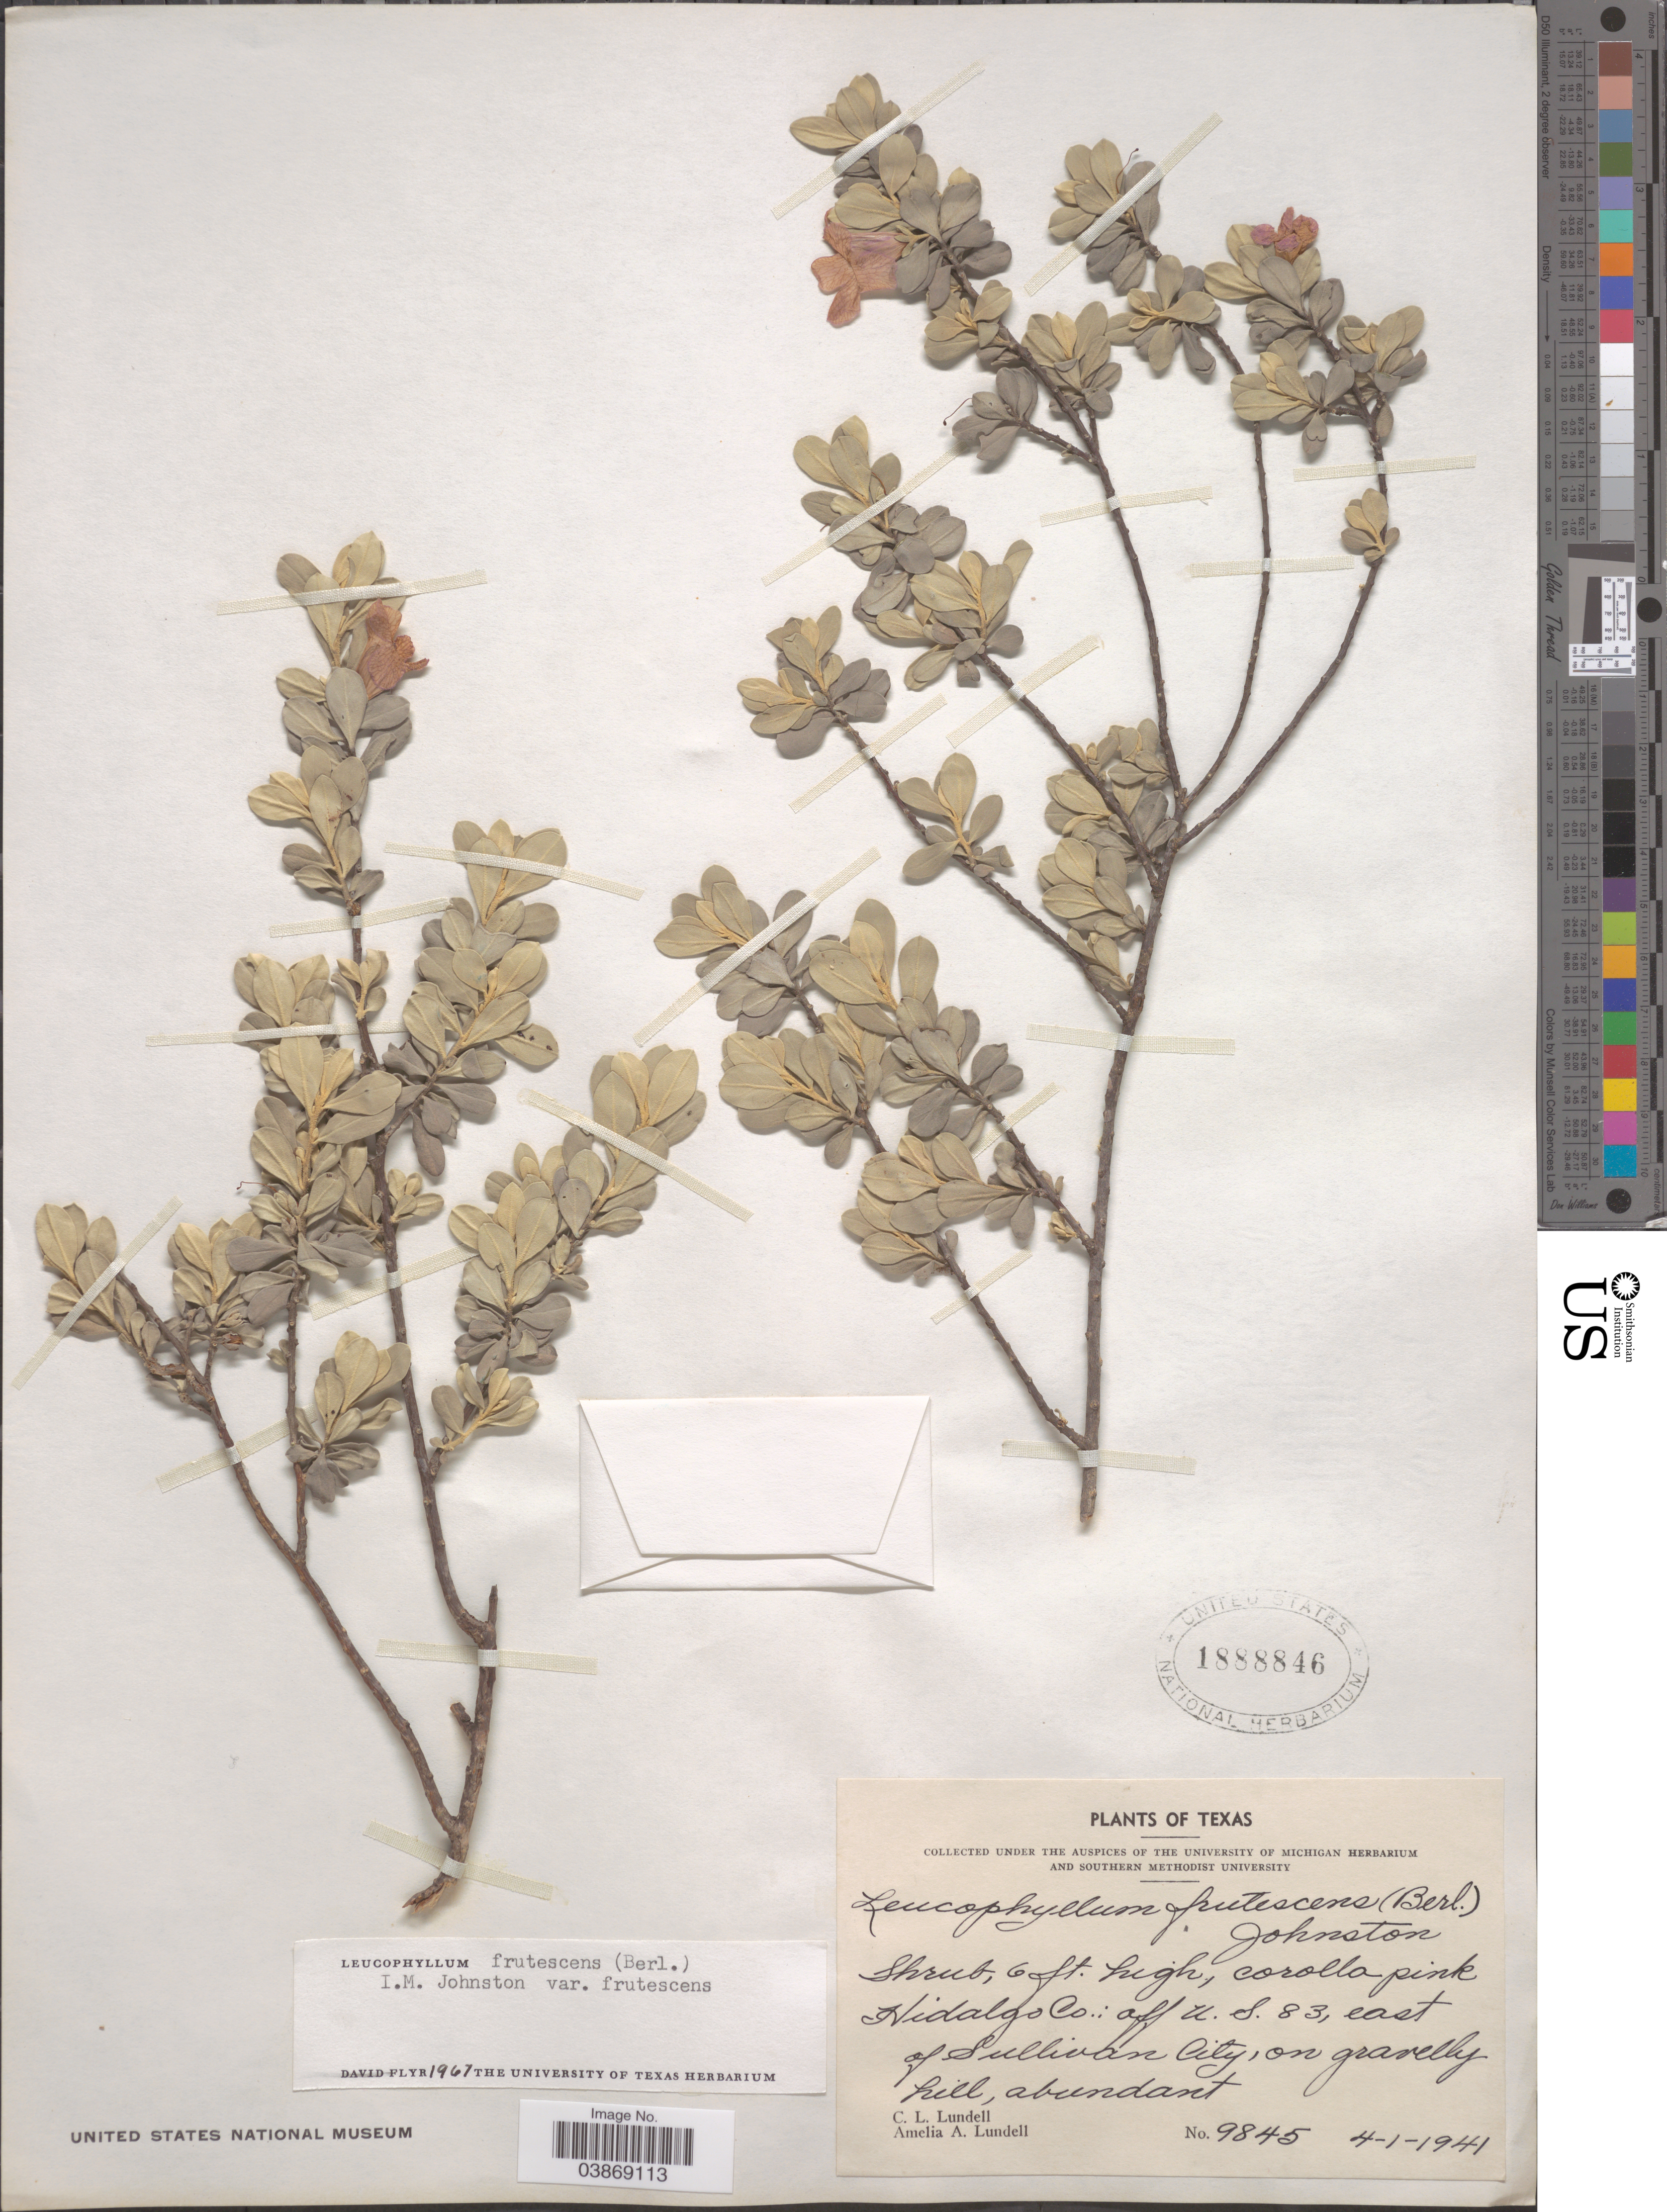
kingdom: Plantae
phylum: Tracheophyta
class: Magnoliopsida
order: Lamiales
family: Scrophulariaceae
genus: Leucophyllum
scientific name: Leucophyllum frutescens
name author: (Berland.) I.M. Johnst.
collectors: C. L. Lundell & A. A. Lundell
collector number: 9845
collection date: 1941-04-01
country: United States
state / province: Texas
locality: Hidalgo Co.: off U.S. 83, east of Sullivan City, on gravelly hill, abundant.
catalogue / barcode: US 1888846